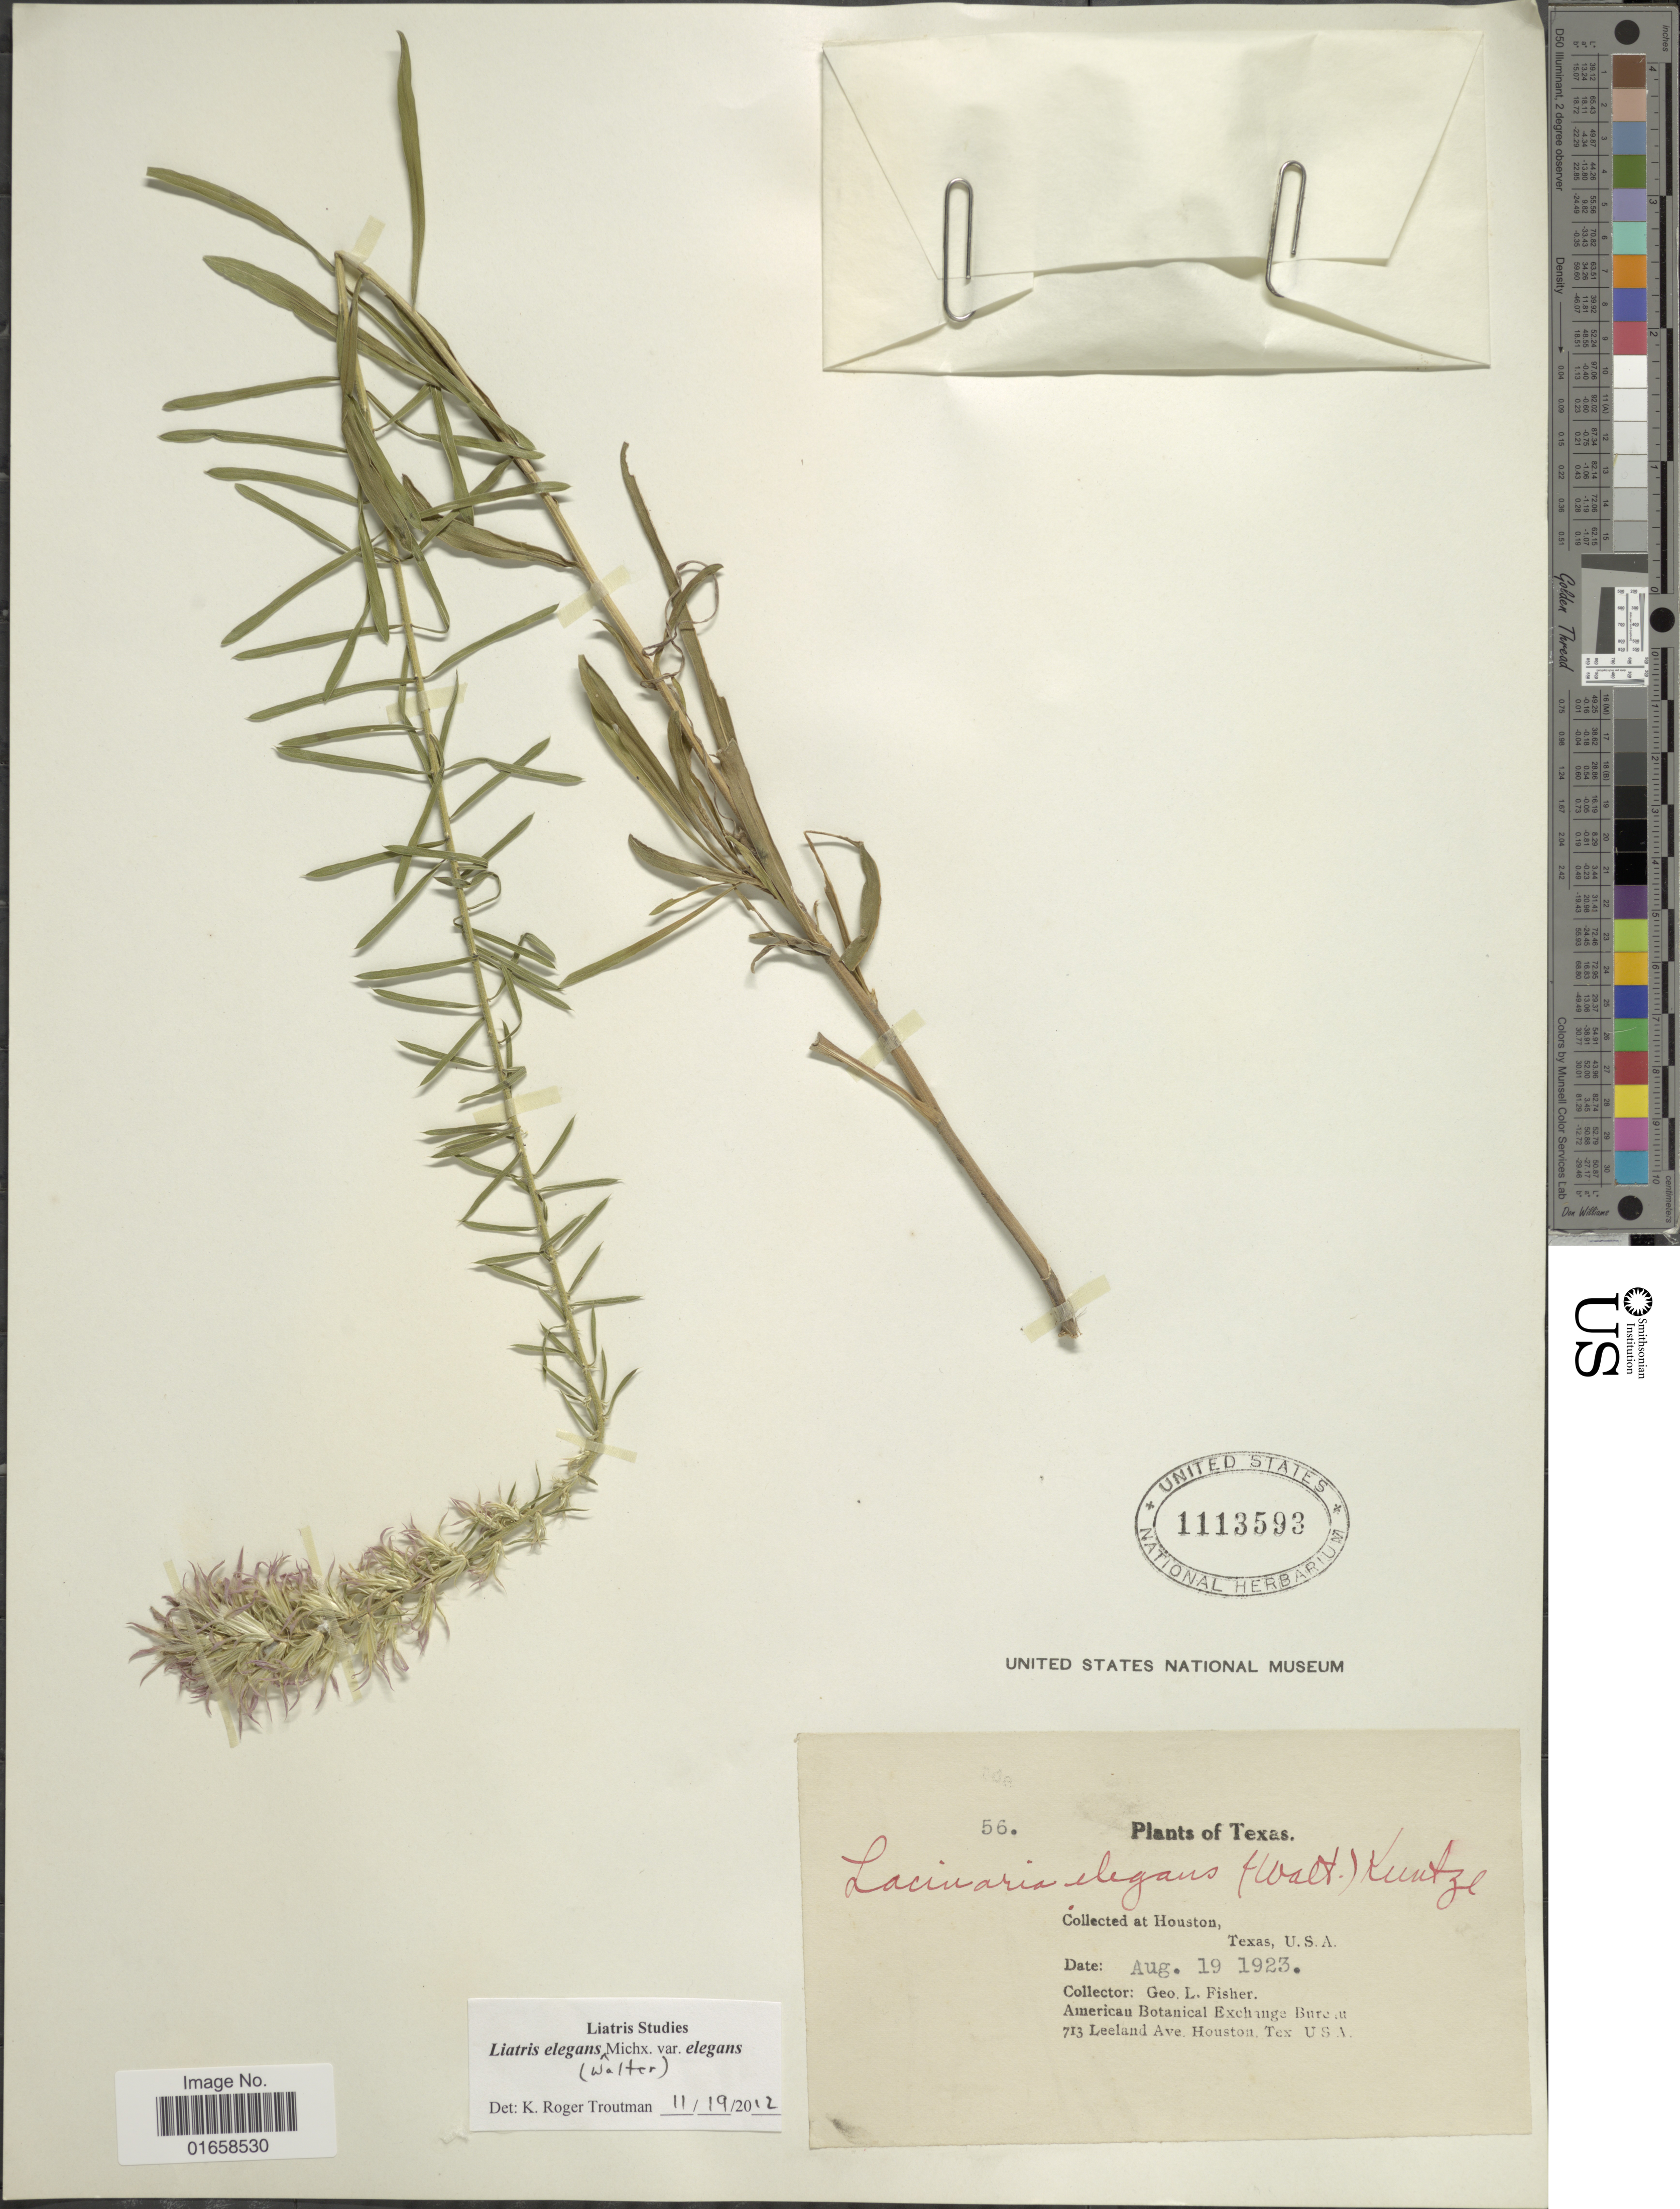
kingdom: Plantae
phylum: Tracheophyta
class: Magnoliopsida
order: Asterales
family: Asteraceae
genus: Liatris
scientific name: Liatris elegans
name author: (Walter) Michx.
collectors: G. L. Fisher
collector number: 56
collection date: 1923-08-19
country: United States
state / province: Texas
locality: Houston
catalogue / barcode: US 1113593